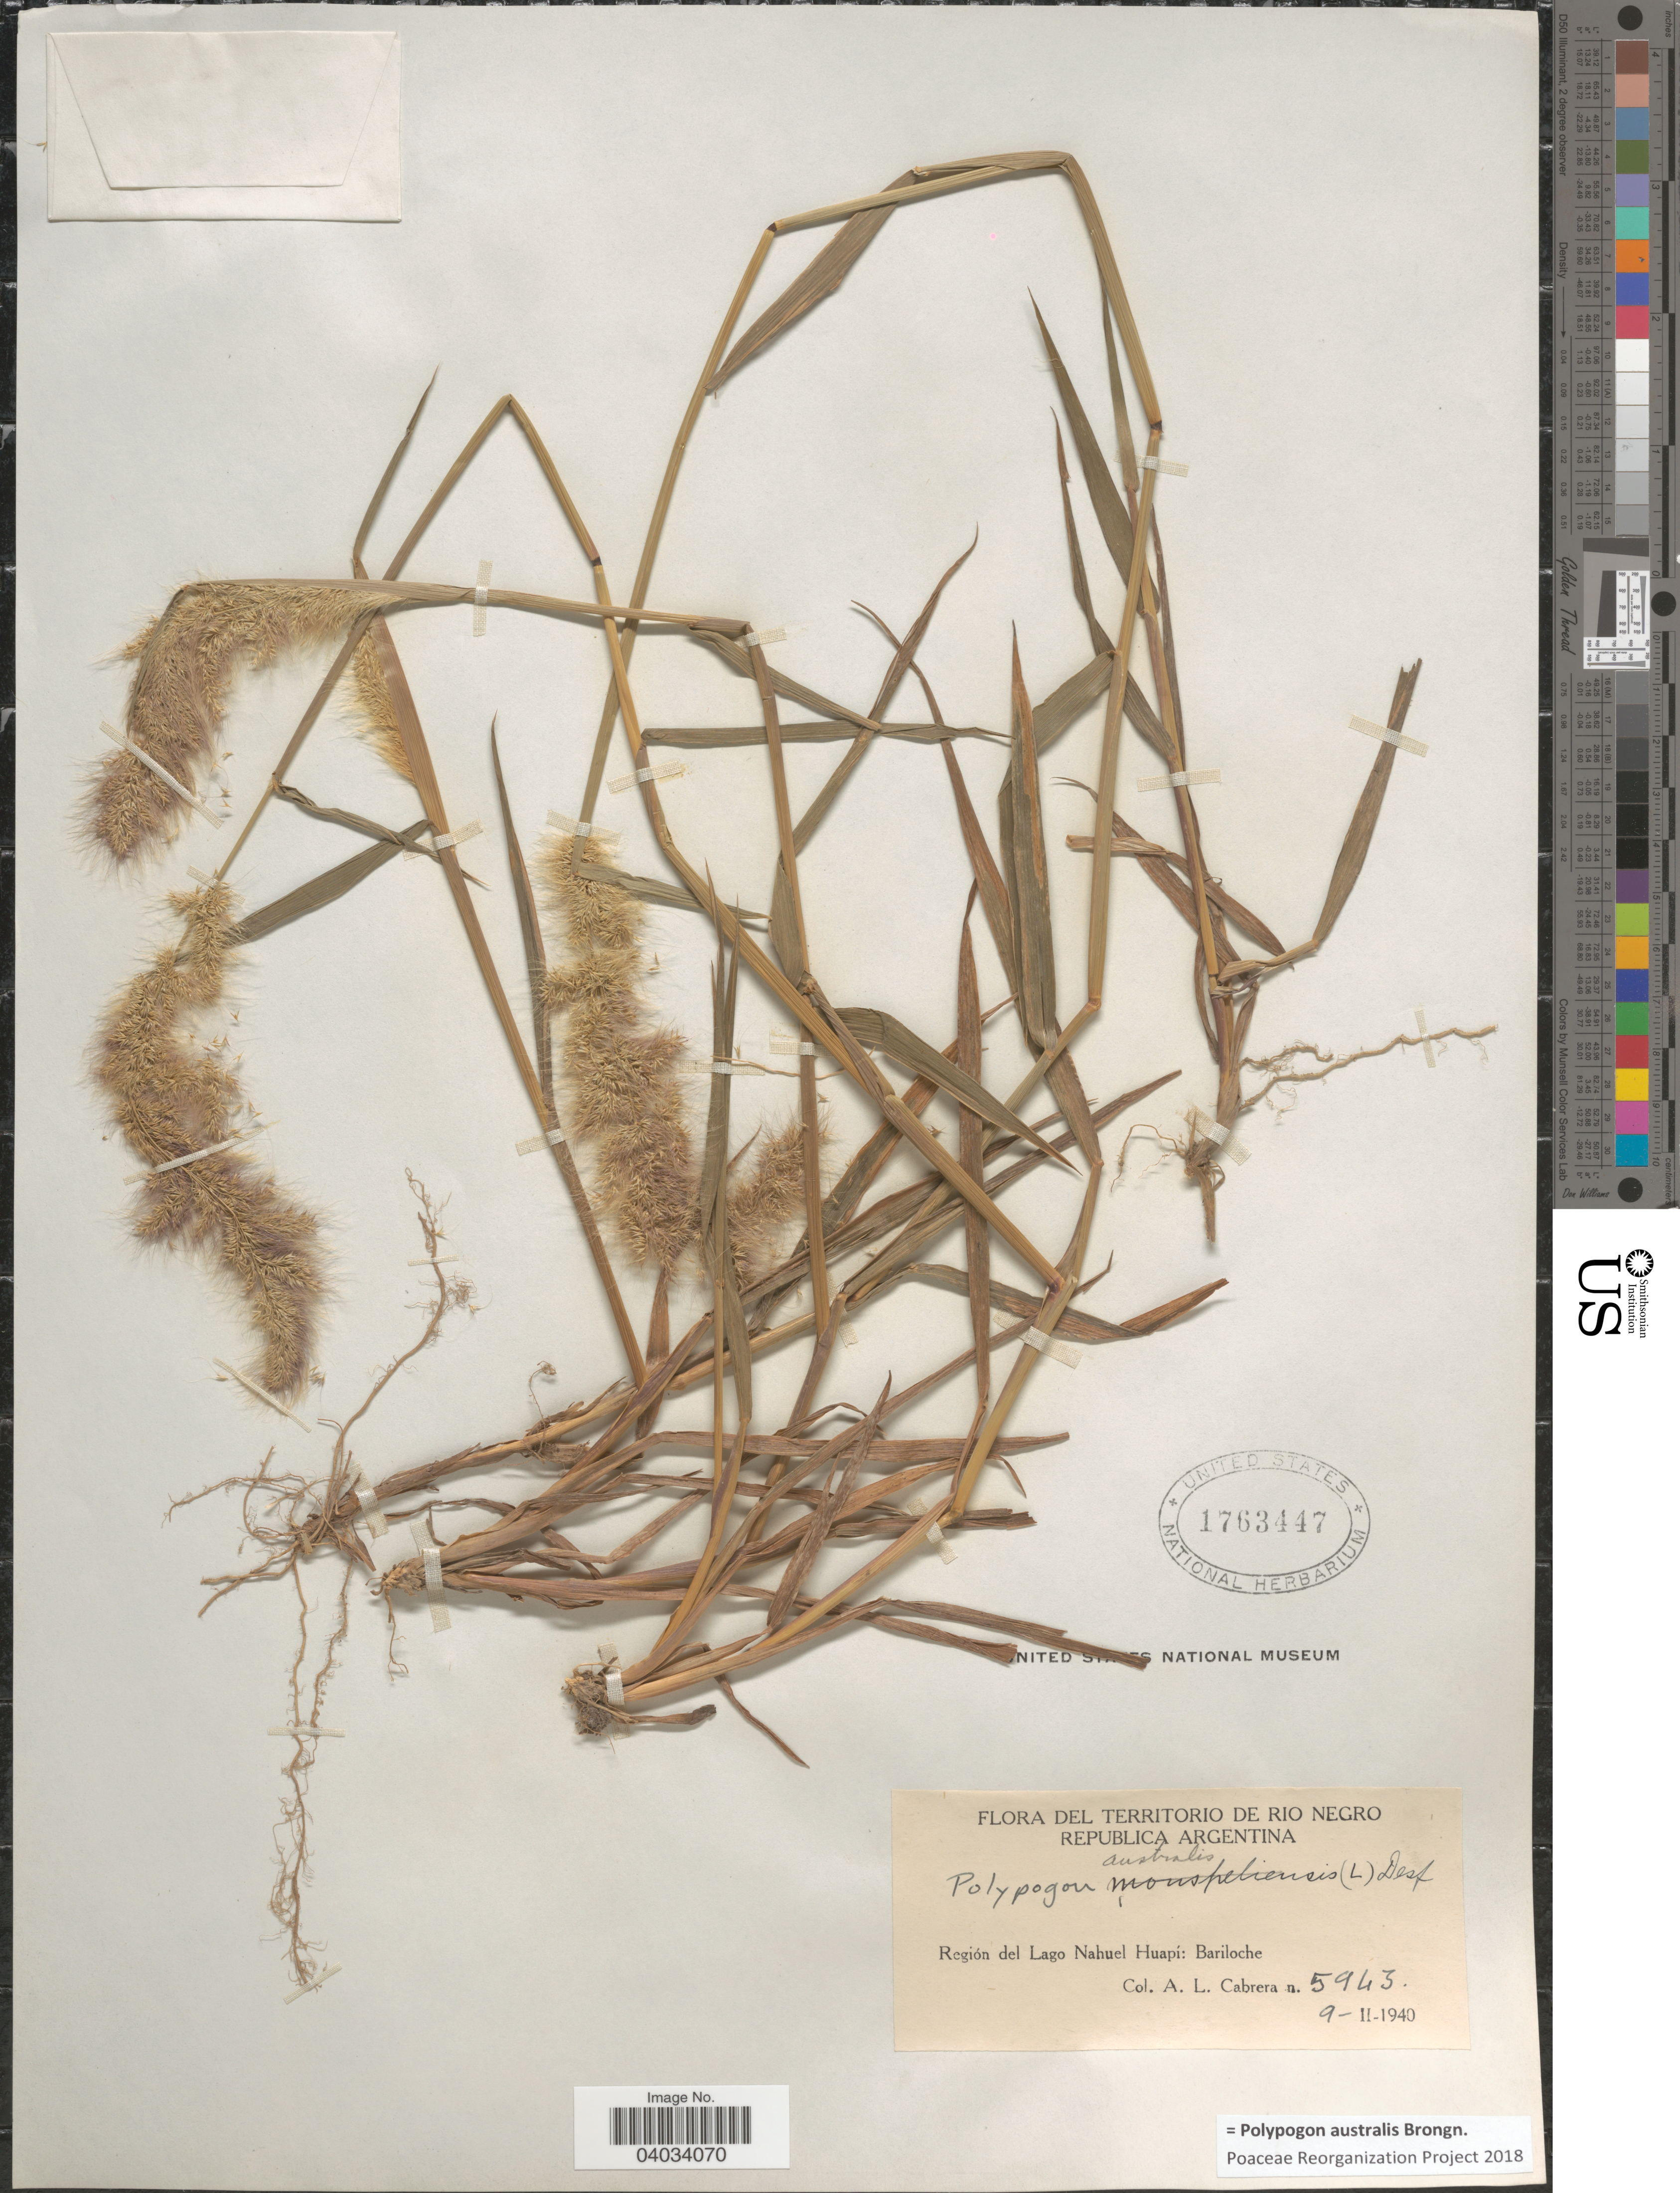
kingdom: Plantae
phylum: Tracheophyta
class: Liliopsida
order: Poales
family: Poaceae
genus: Polypogon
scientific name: Polypogon australis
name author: Brongn.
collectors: A. L. Cabrera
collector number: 5943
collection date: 1940-02-09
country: Argentina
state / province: Rio Negro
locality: Republica Argentina. Región del Lago Nahuel Huapí: Bariloche.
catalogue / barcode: US 1763447